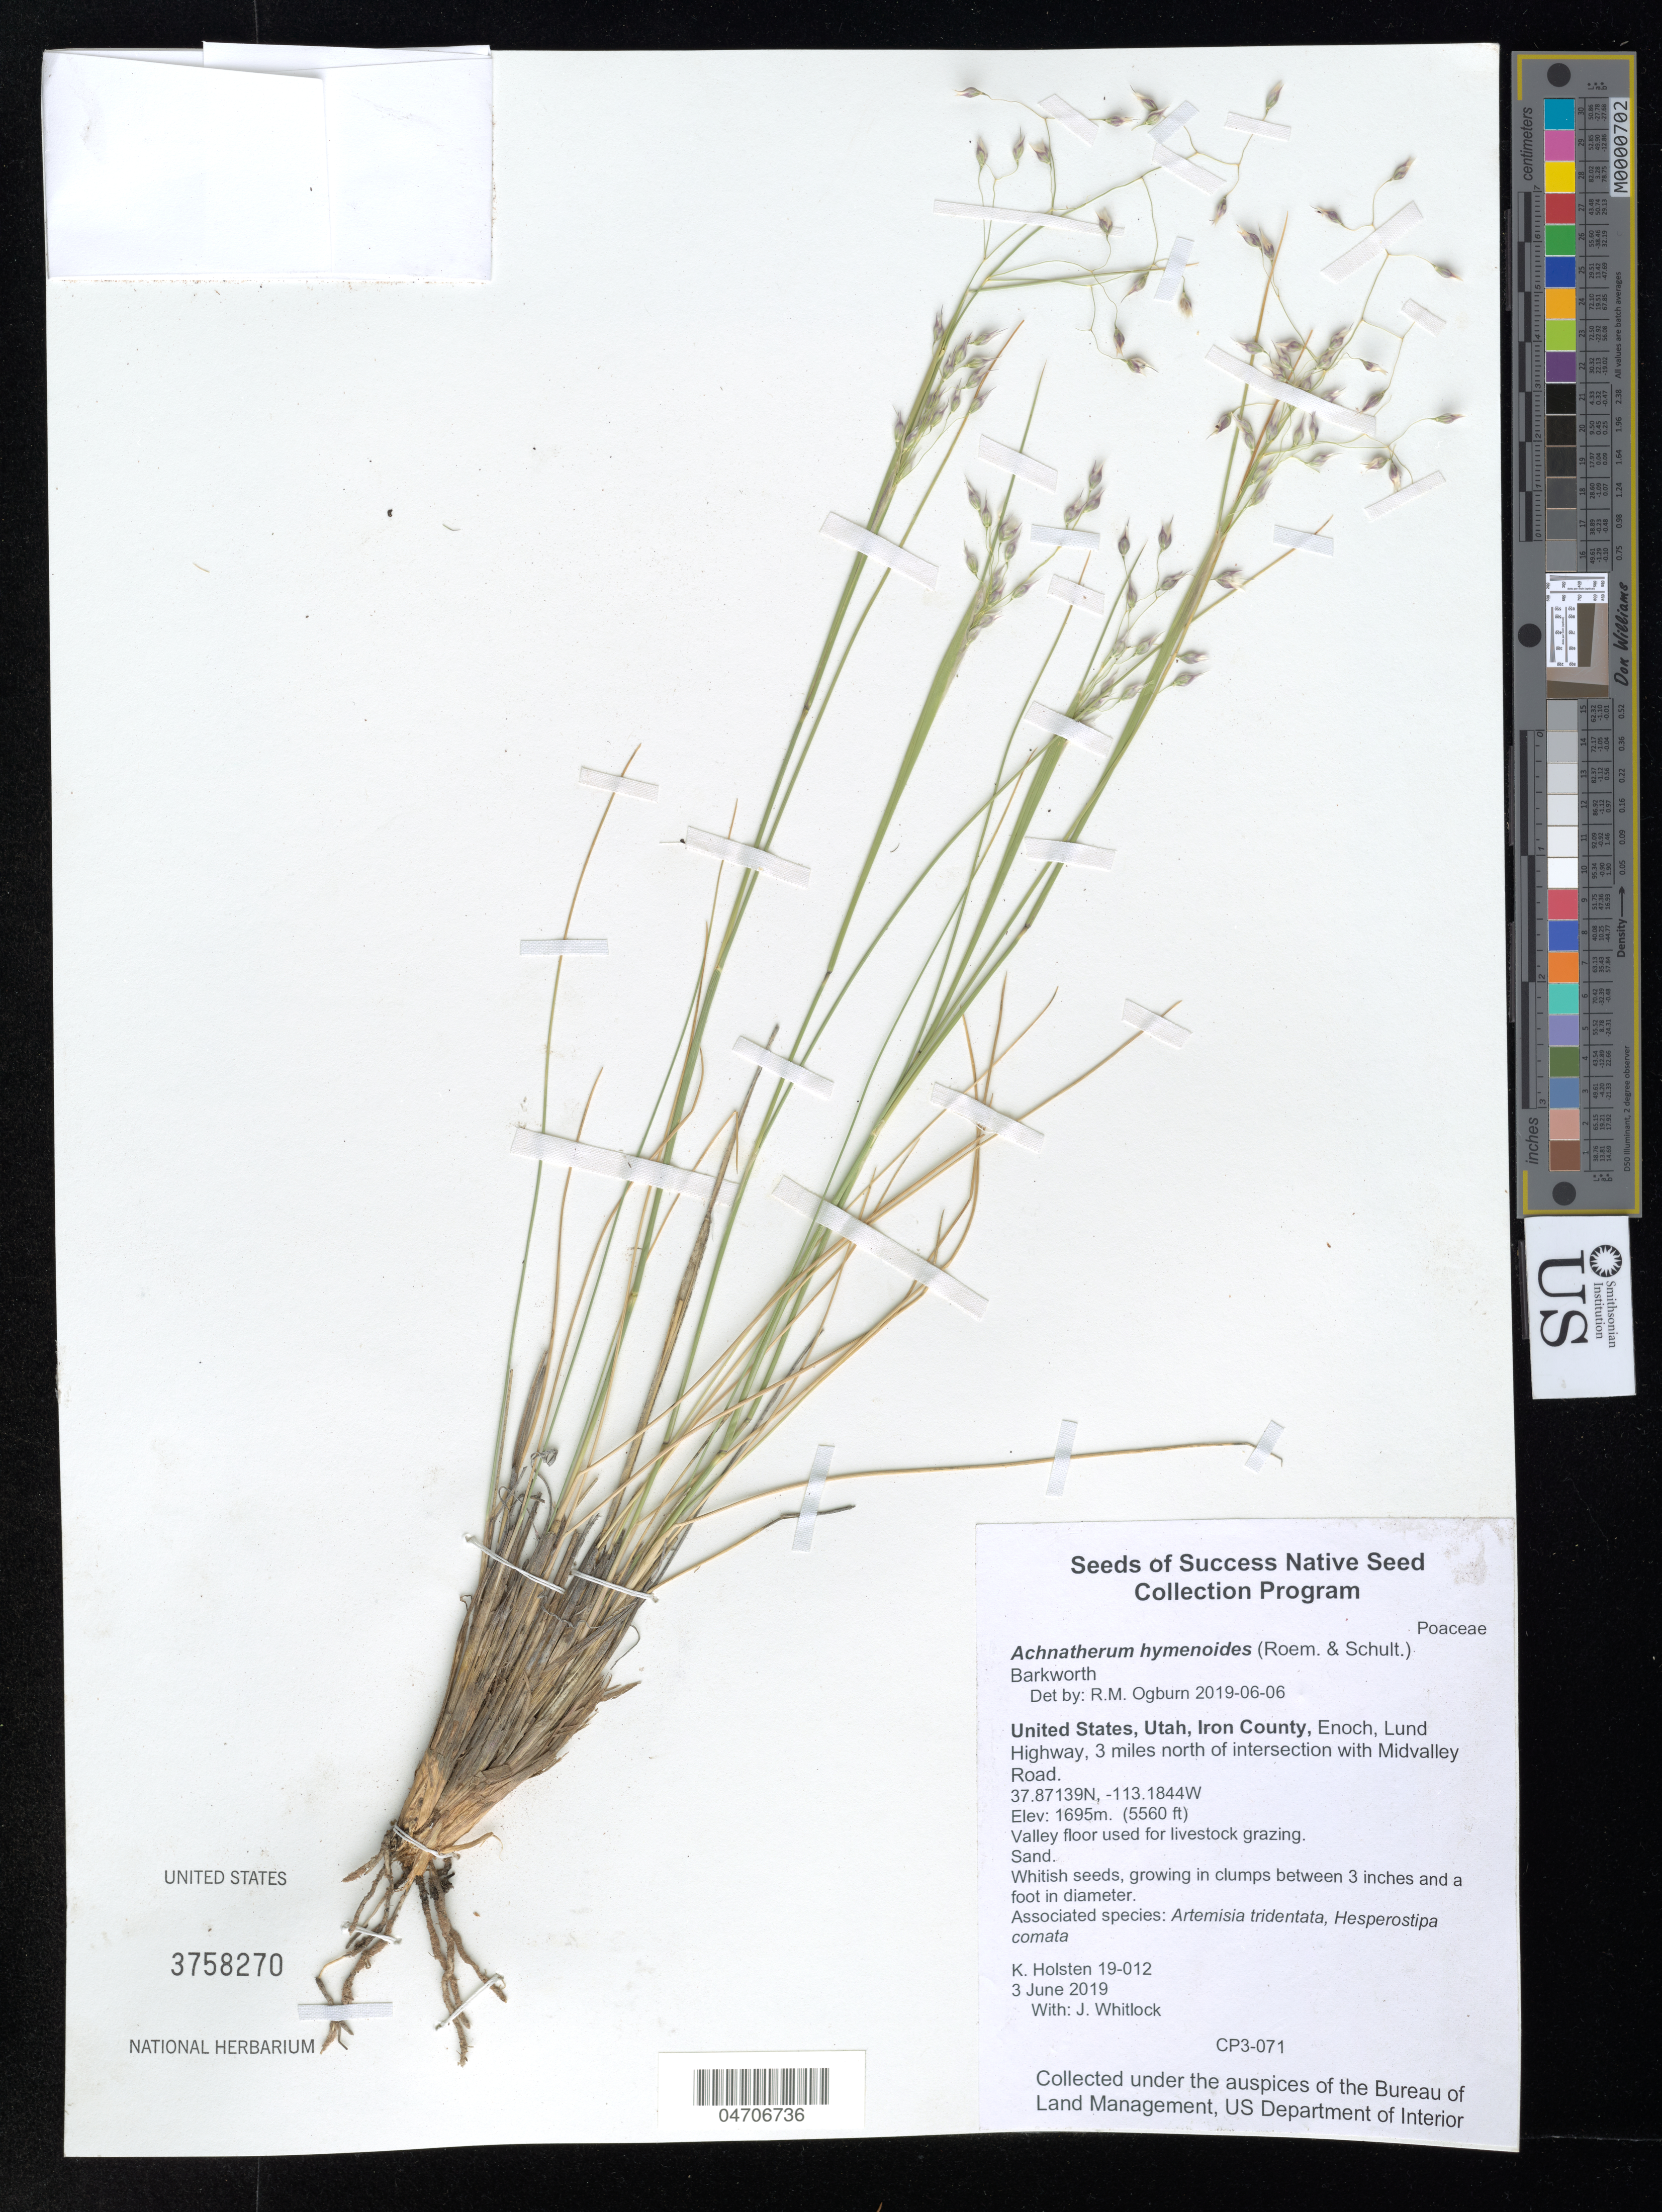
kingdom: Plantae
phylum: Tracheophyta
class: Liliopsida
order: Poales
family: Poaceae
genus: Achnatherum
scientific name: Achnatherum hymenoides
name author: (Roem. & Schult.) Barkworth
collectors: B. Ponman & A. Quintanar Castillo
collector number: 19-012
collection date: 2019-06-03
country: United States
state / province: Utah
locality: Iron County, Enoch, Lund Highway, 3 miles north of intersection with Midvalley Road.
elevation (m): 1695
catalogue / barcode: US 3758270